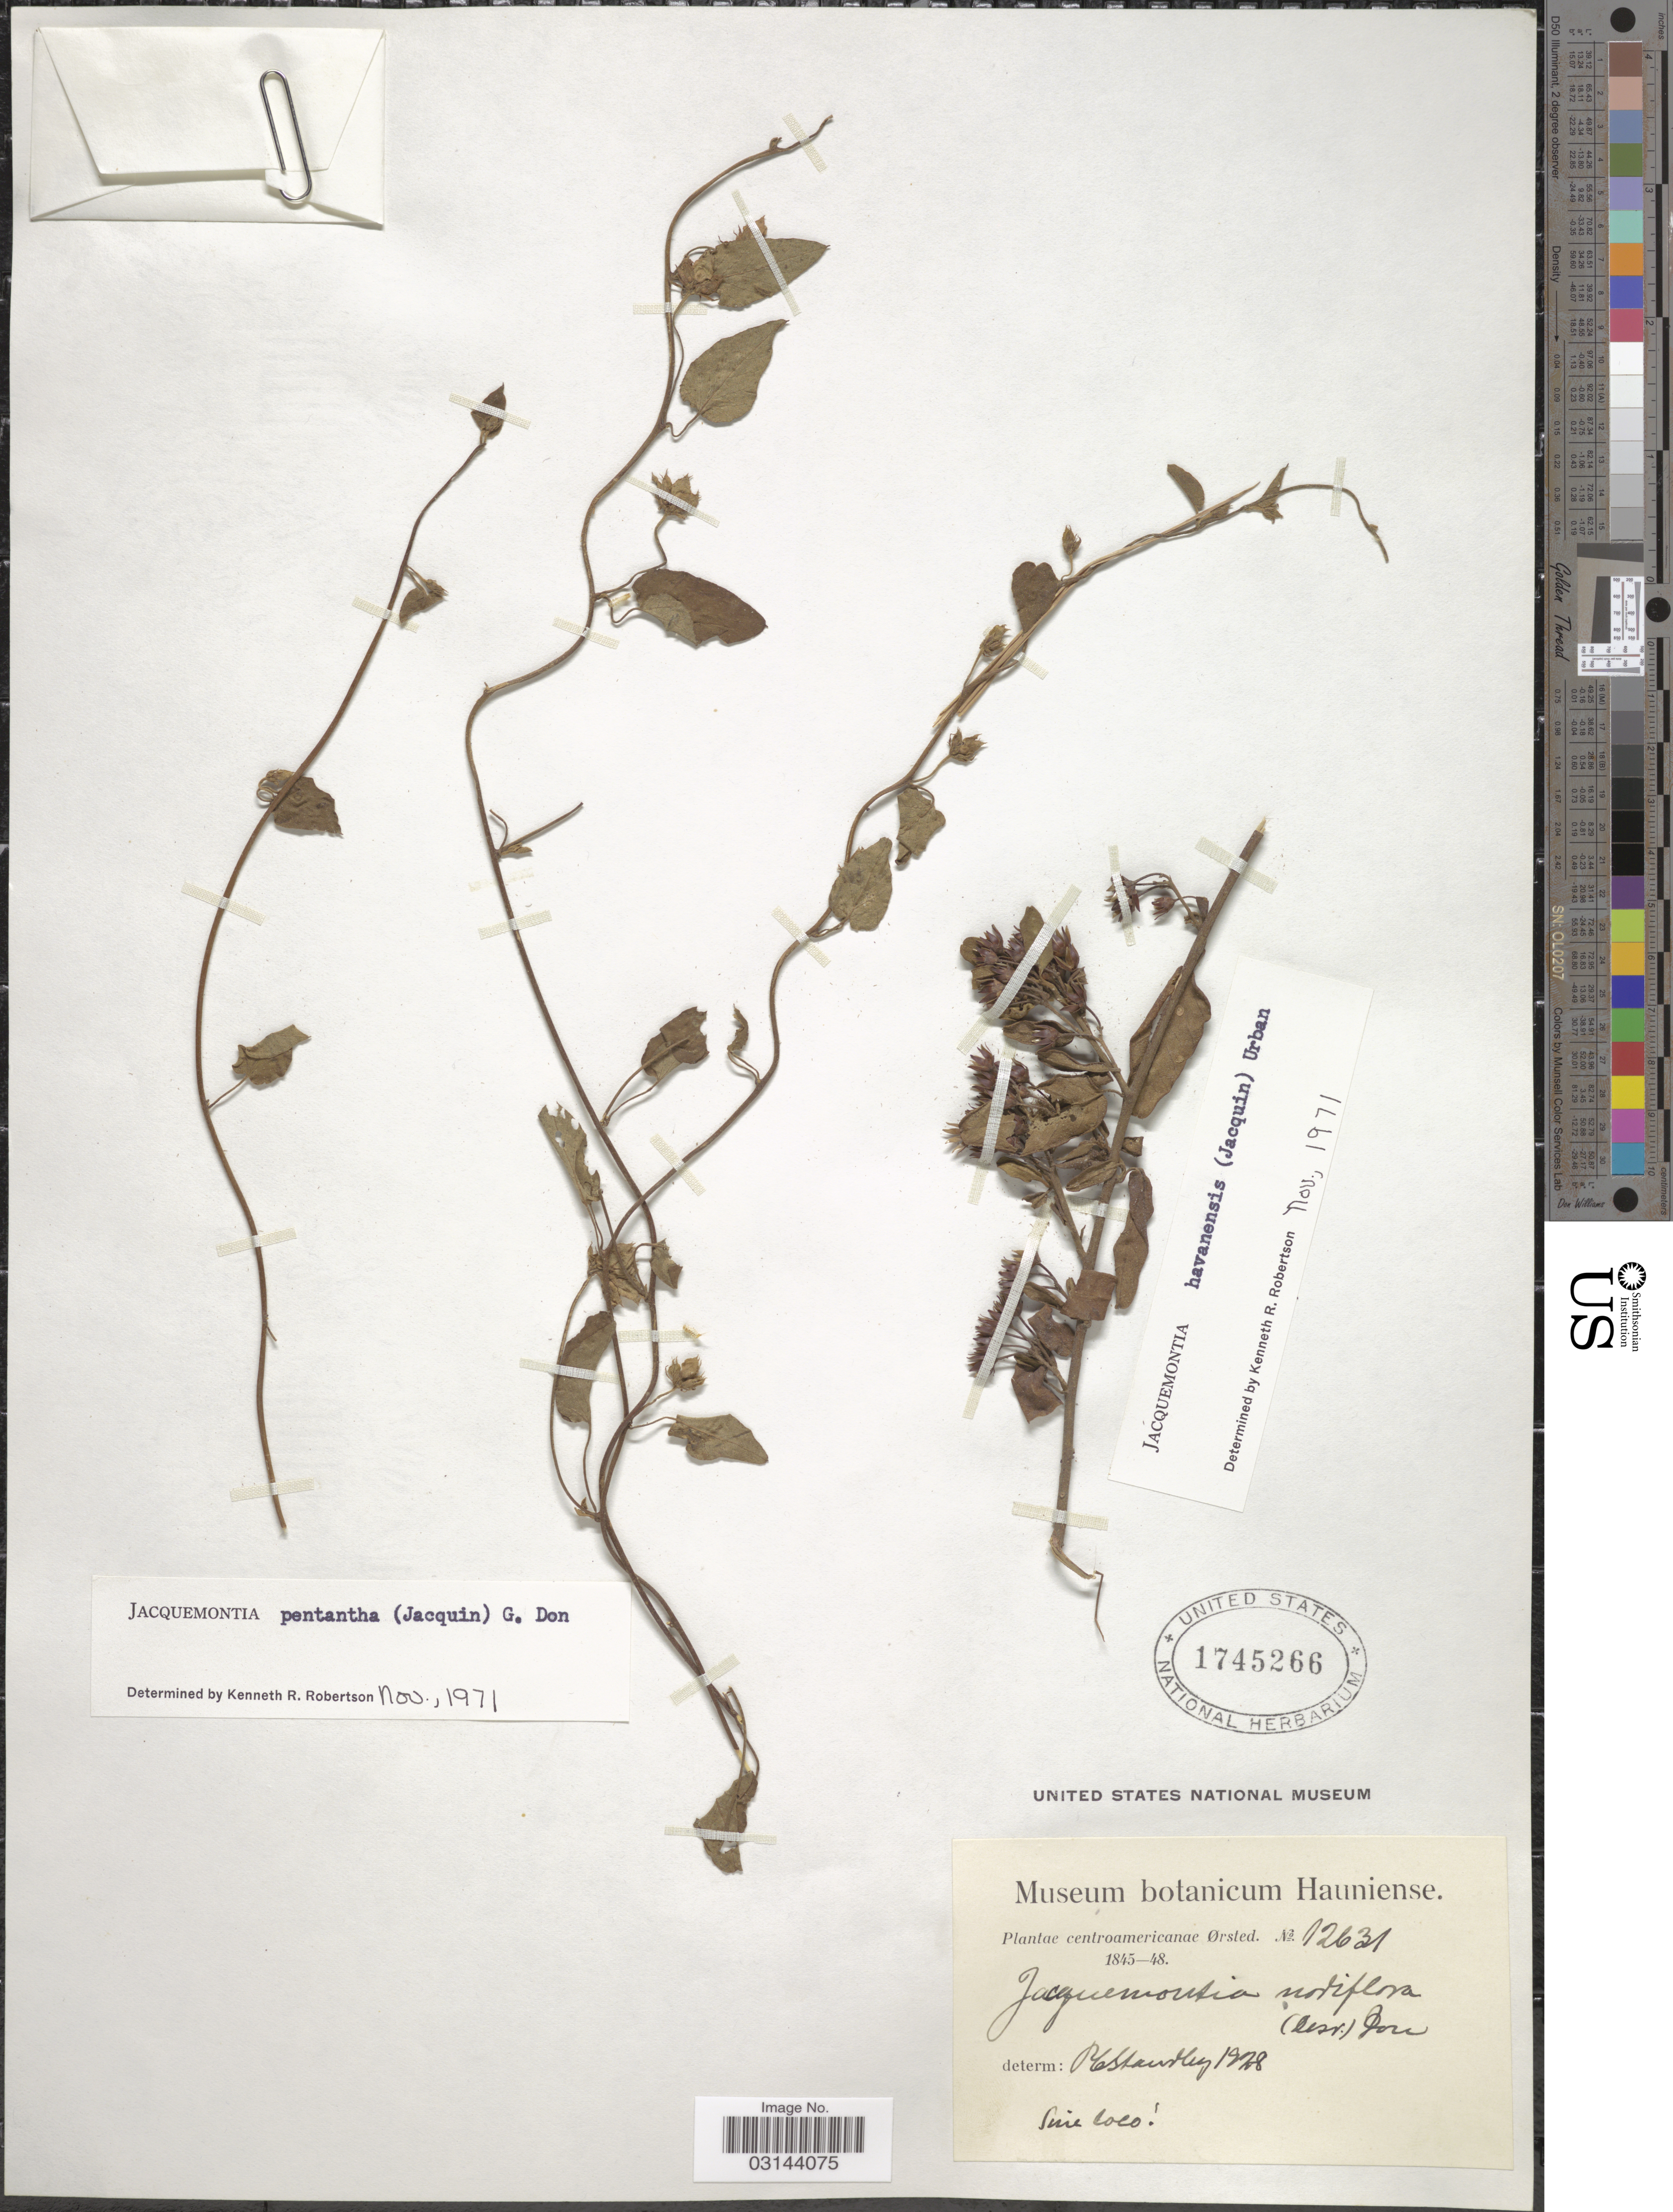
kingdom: Plantae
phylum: Tracheophyta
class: Magnoliopsida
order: Solanales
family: Convolvulaceae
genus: Jacquemontia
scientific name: Jacquemontia pentanthos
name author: (Jacq.) G. Don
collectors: Ørsted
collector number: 12631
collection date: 1845/1848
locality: Centroamericanae, Sine loco.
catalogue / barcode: US 1745266